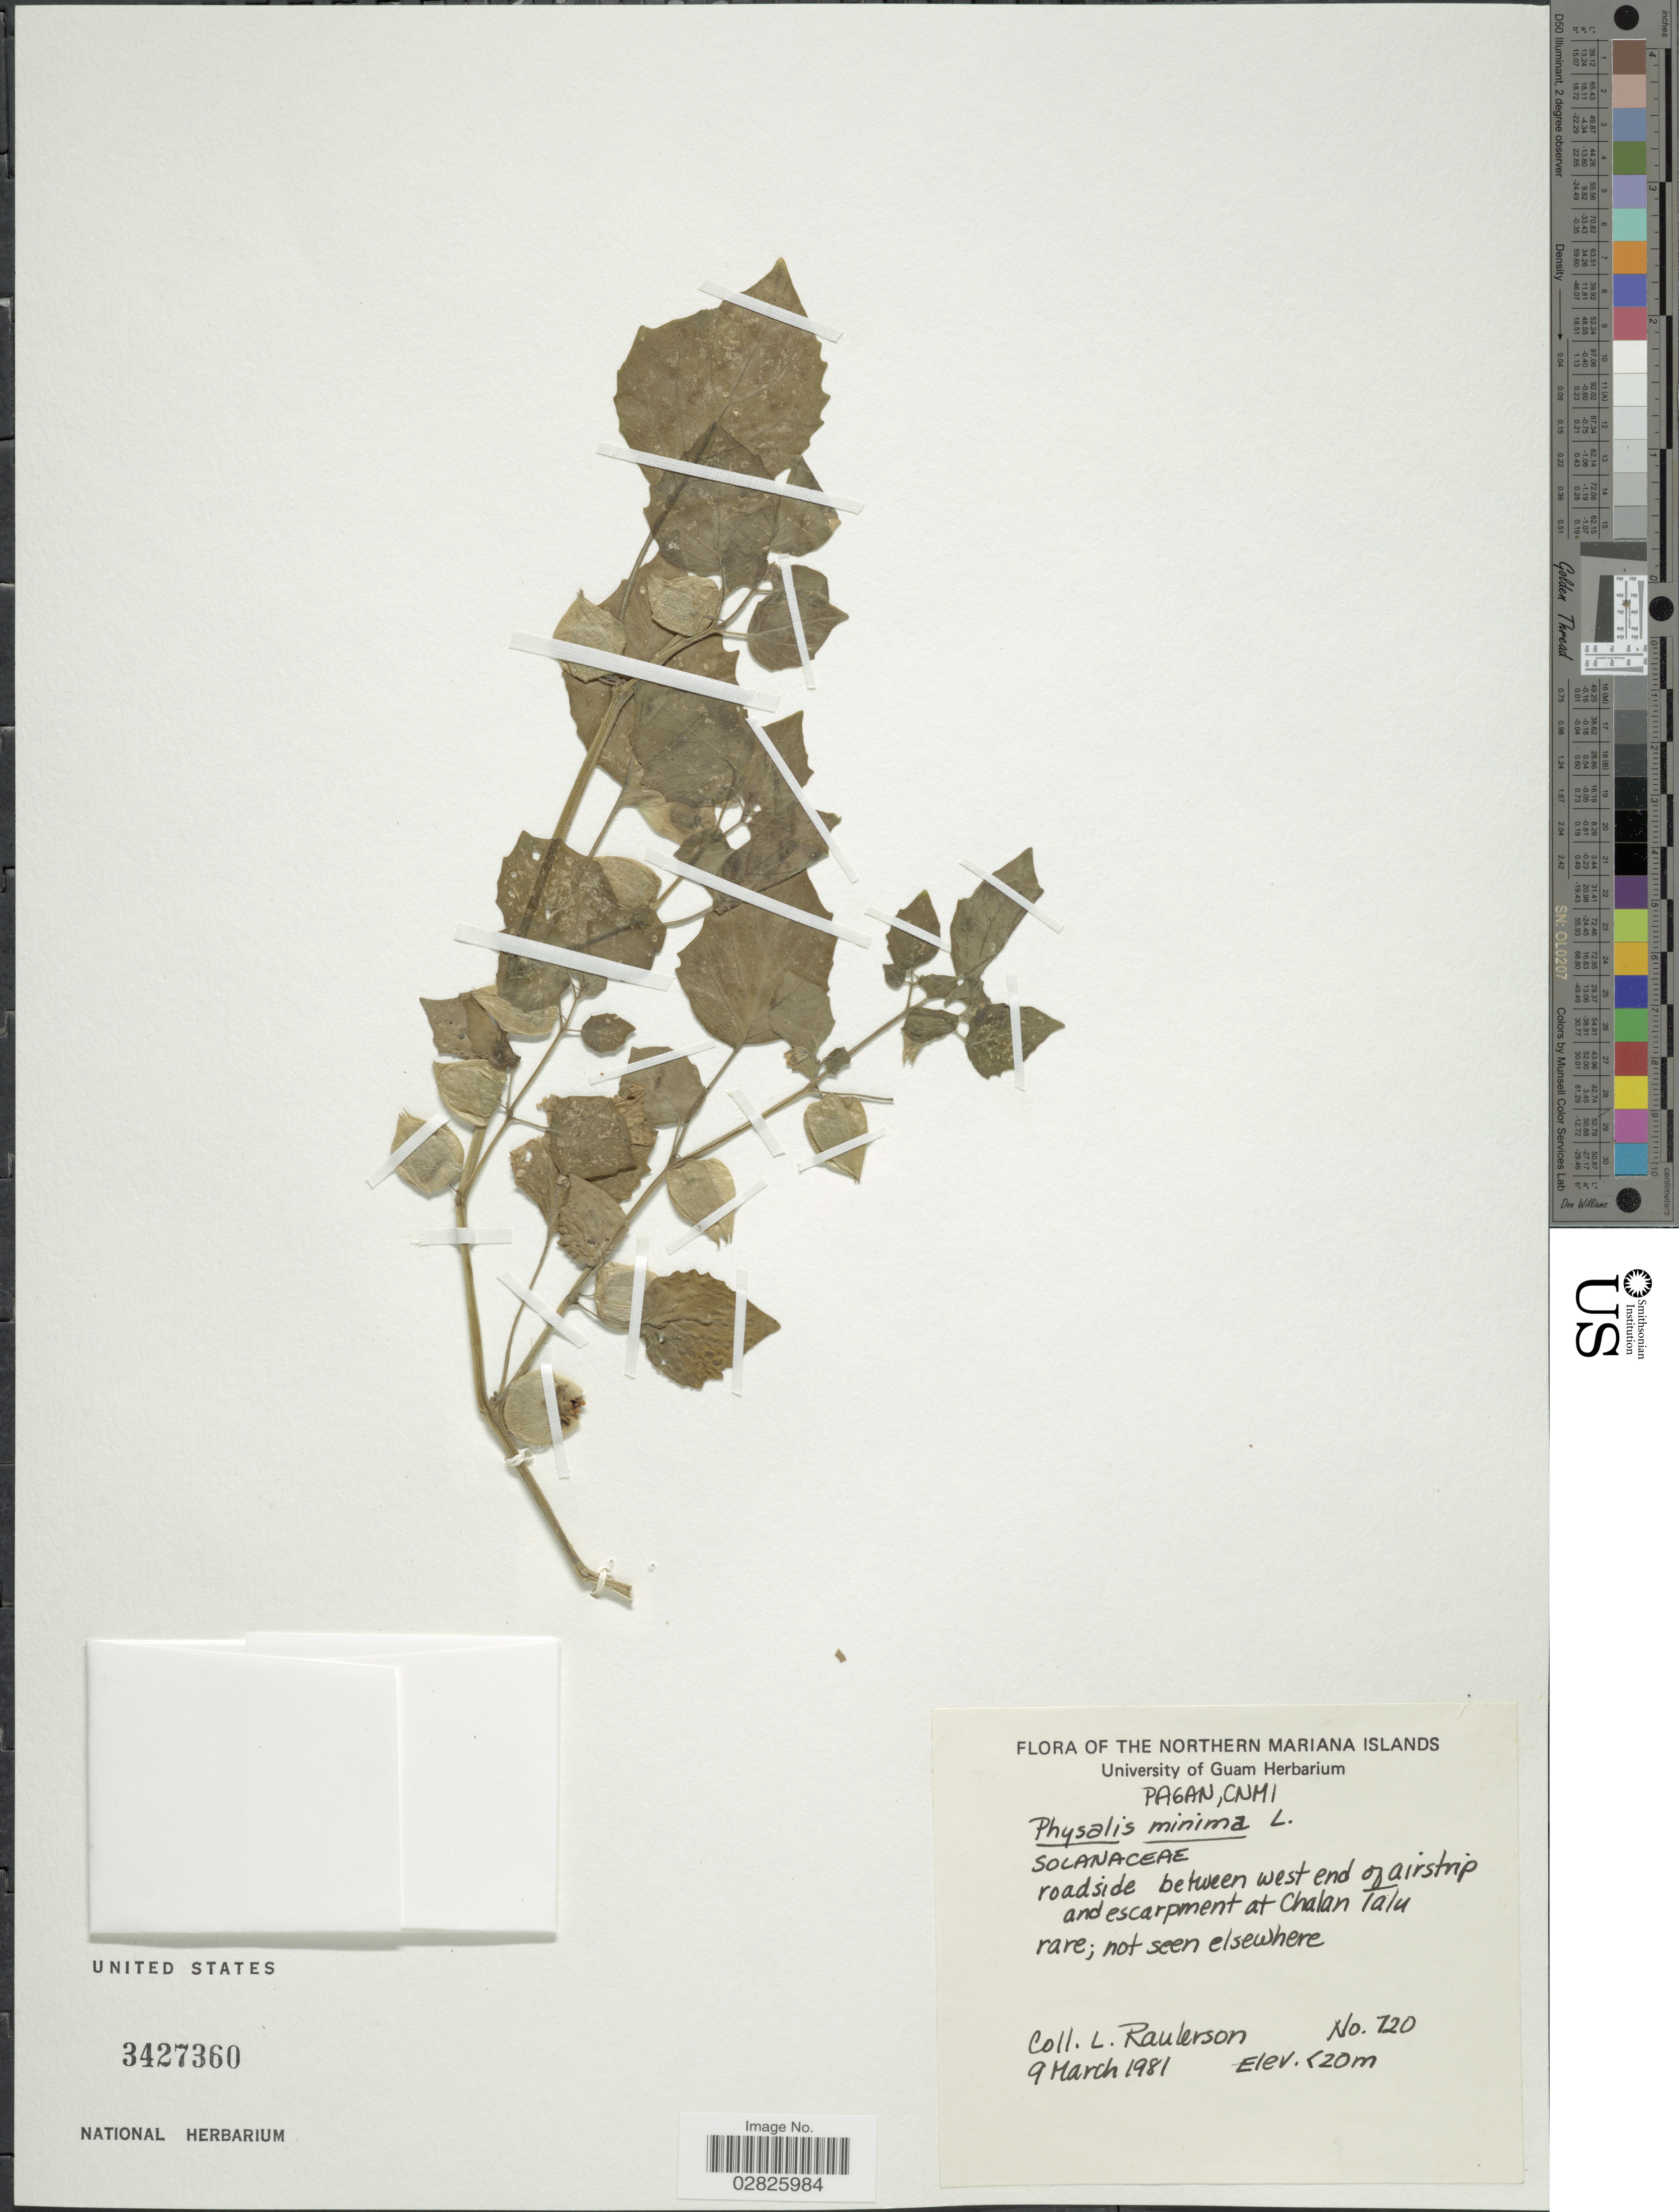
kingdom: Plantae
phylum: Tracheophyta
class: Magnoliopsida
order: Solanales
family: Solanaceae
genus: Physalis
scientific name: Physalis minima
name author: L.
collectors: L. Raulerson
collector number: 720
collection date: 1981-03-09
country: Northern Mariana Islands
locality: Pagan, CNMI. Roadside between west end of airstrip and escarpment at Chalan Talu.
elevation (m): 20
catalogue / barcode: US 3427360